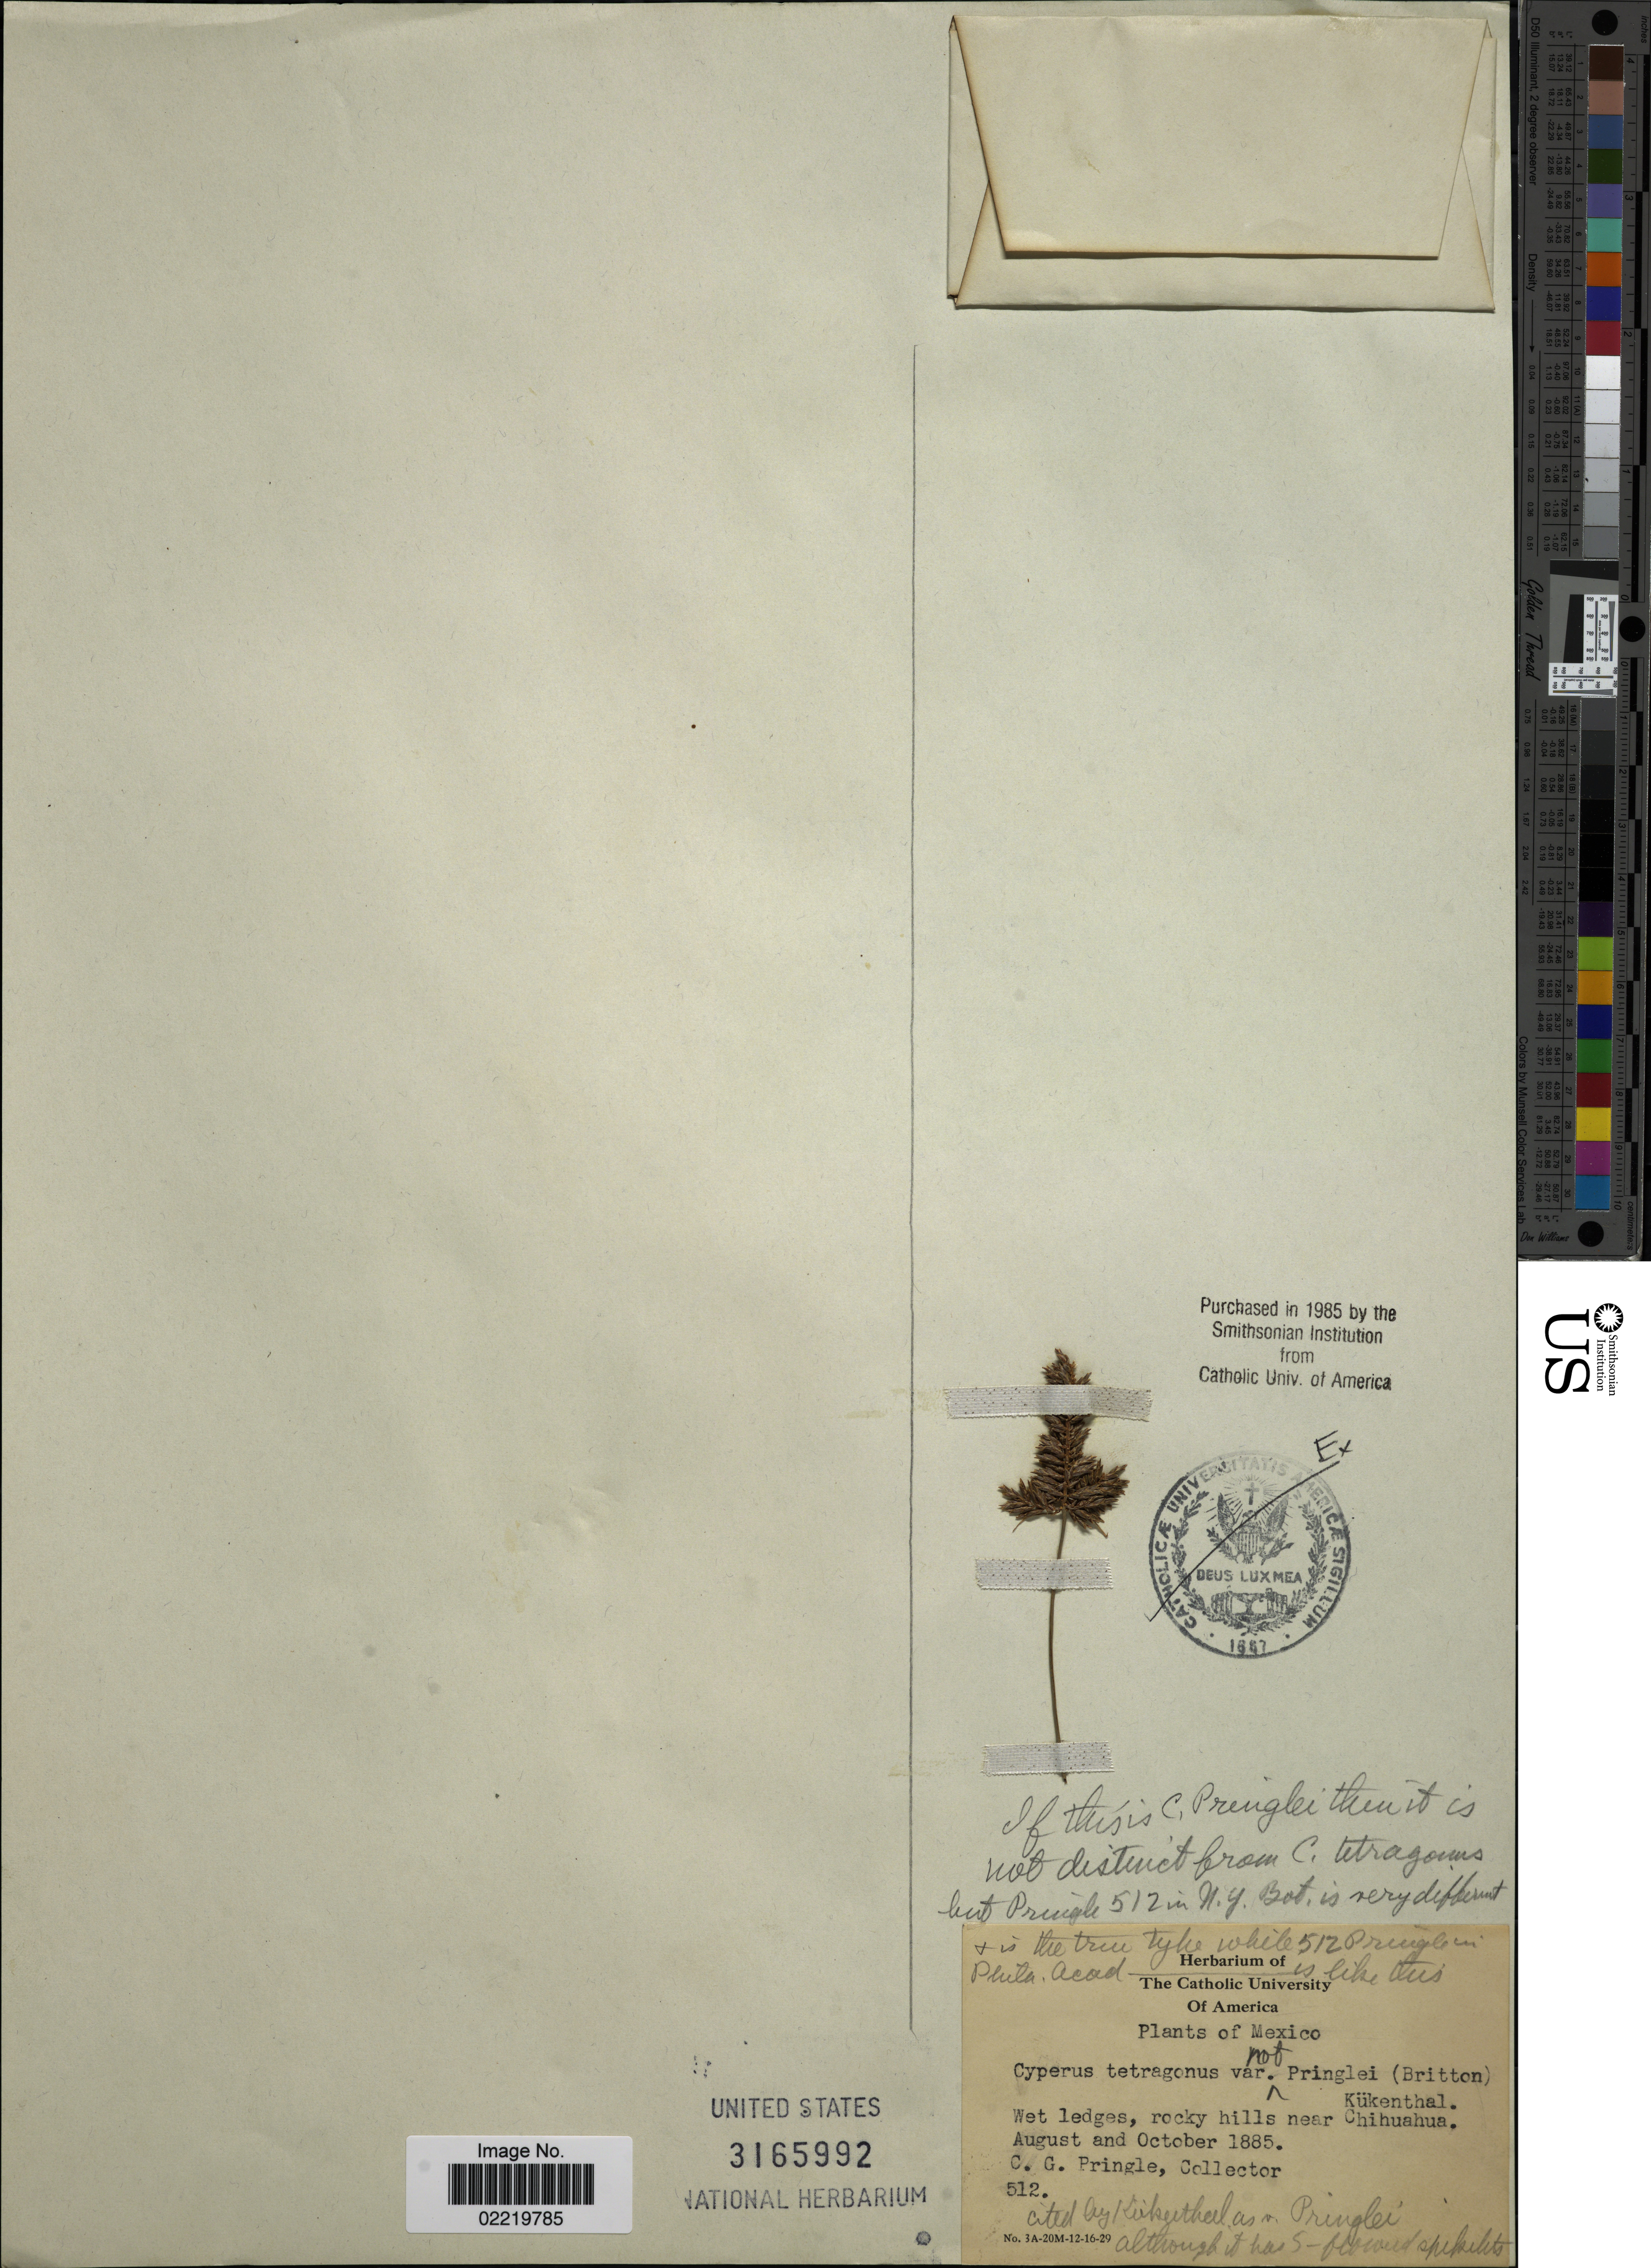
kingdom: Plantae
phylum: Tracheophyta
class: Liliopsida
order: Poales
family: Cyperaceae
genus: Cyperus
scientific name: Cyperus pringlei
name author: Britton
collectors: C. G. Pringle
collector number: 512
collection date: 1885-08/1885-10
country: Mexico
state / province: Chihuahua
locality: Wet ledges, rocky hills near Chihuahua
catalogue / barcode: US 3165992